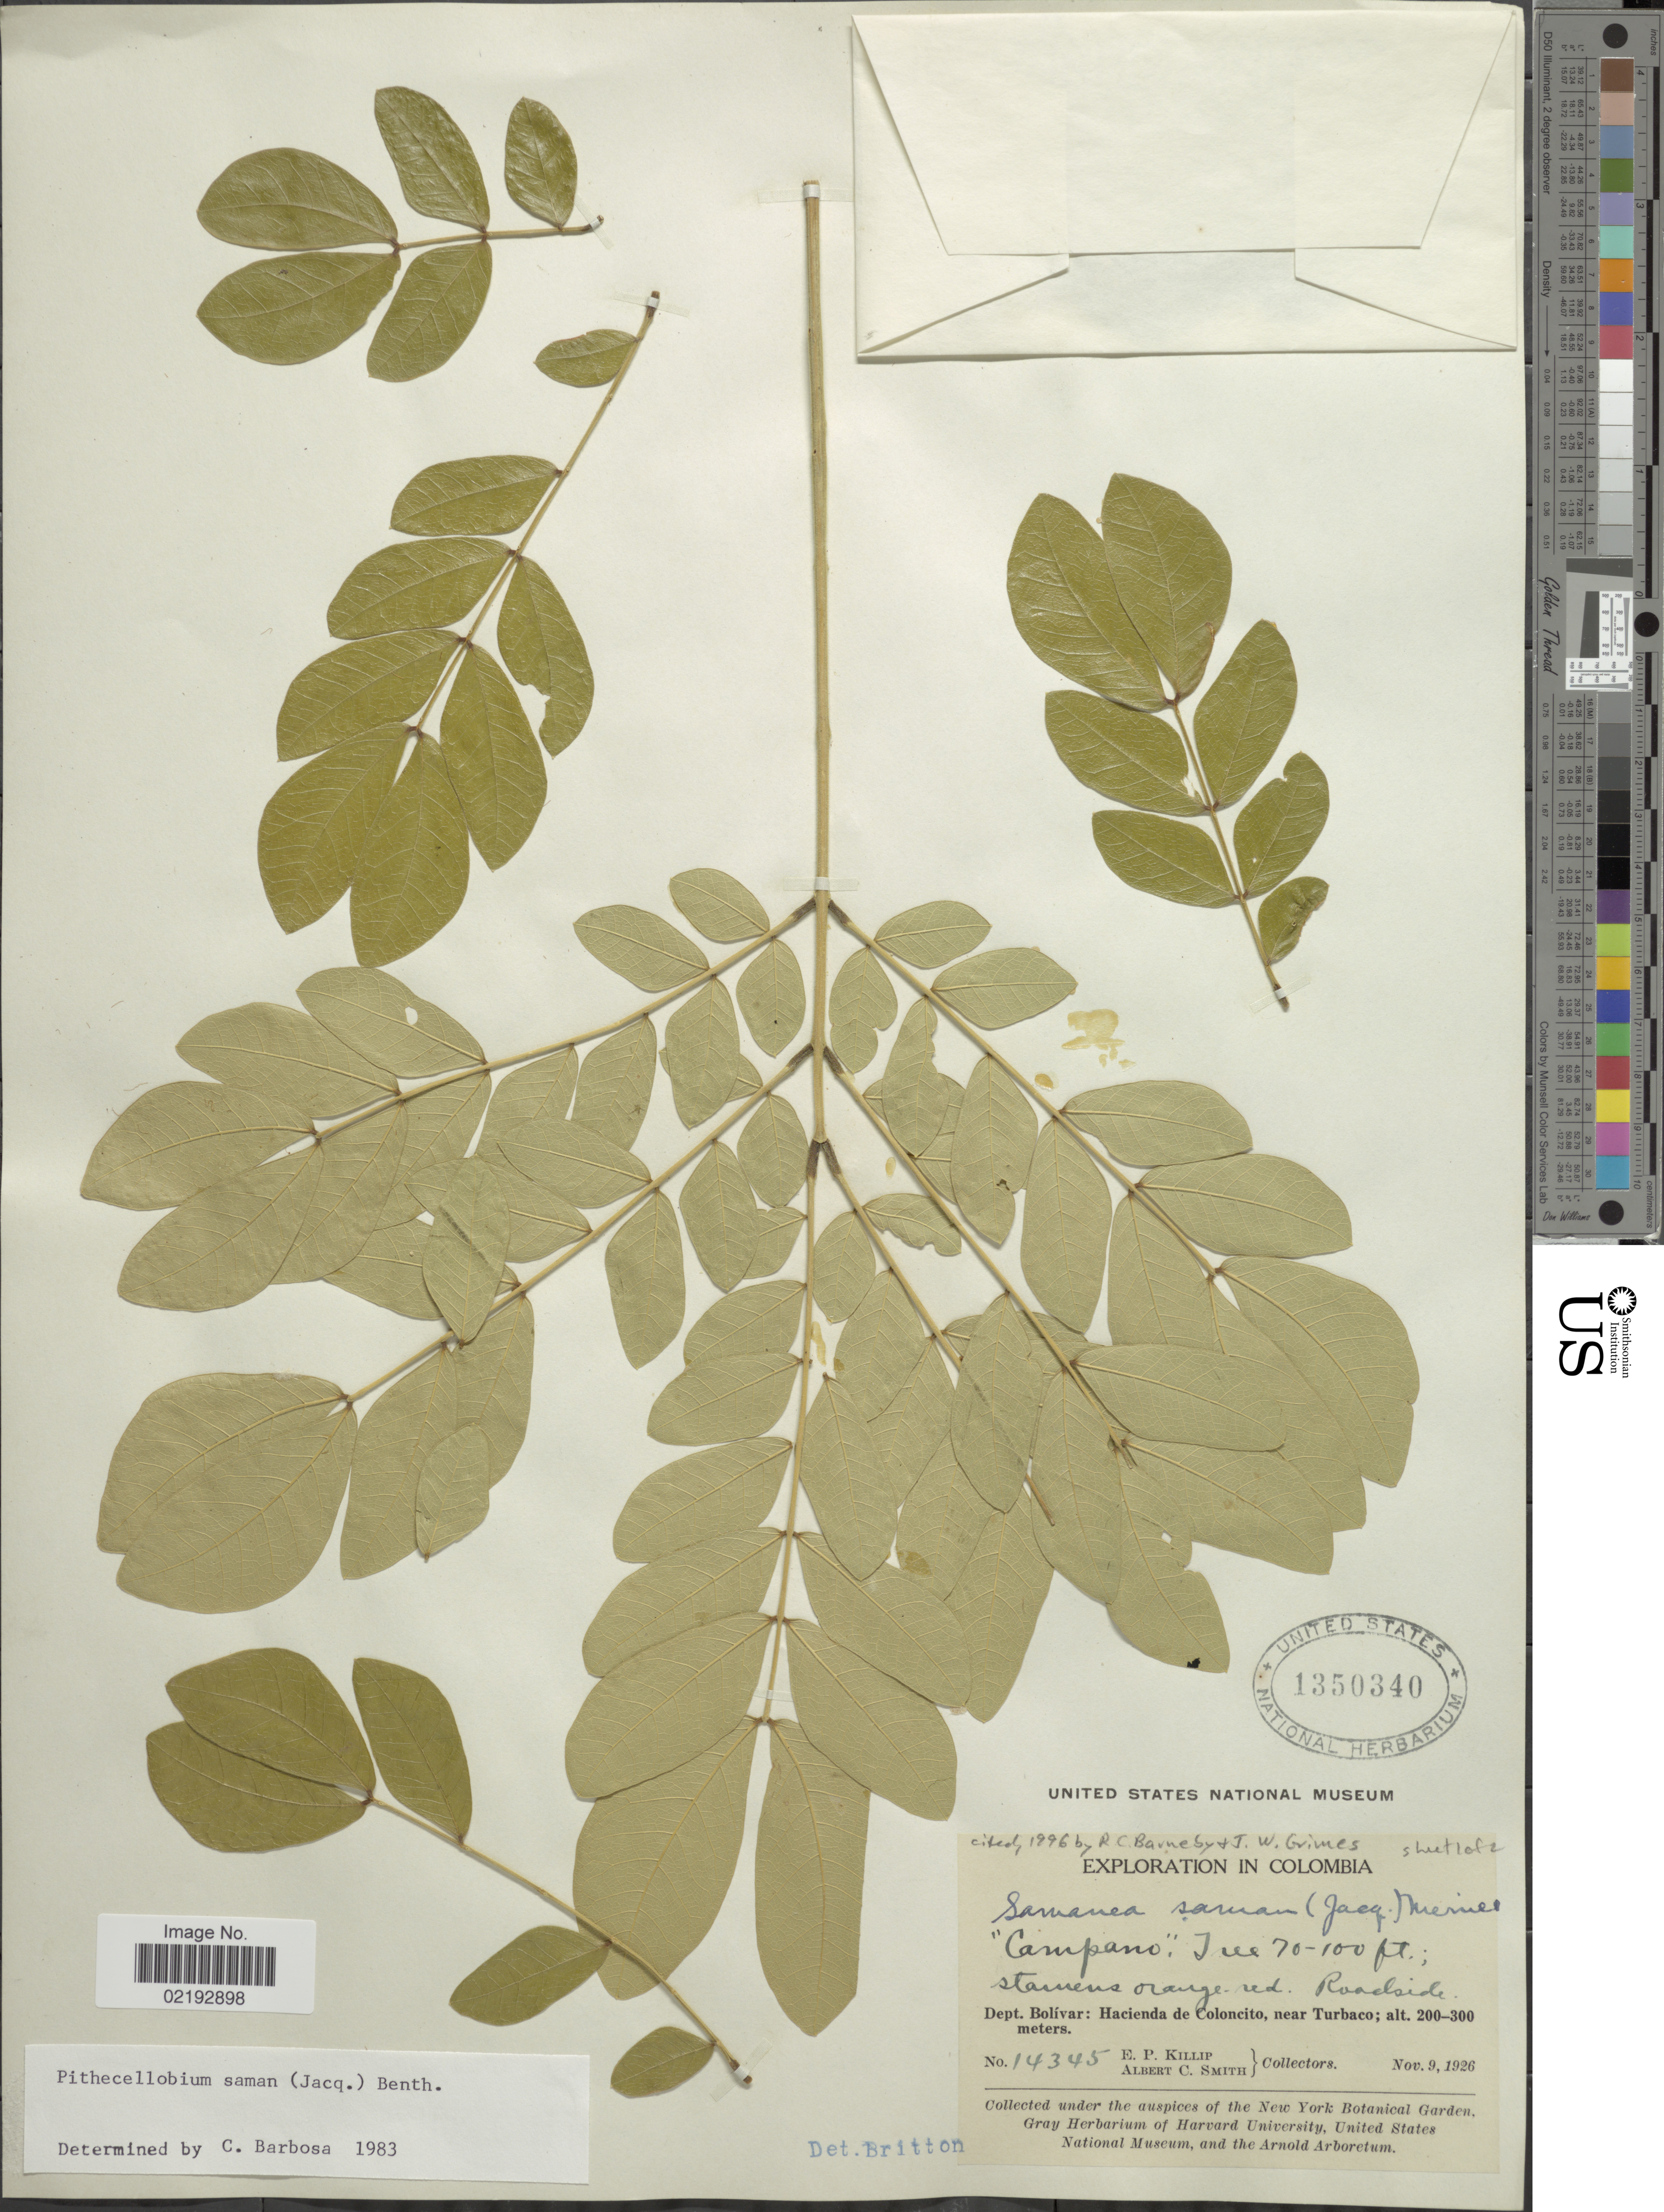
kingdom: Plantae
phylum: Tracheophyta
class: Magnoliopsida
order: Fabales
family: Fabaceae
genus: Samanea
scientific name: Samanea saman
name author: (Jacq.) Merr.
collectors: E. P. Killip & A. C. Smith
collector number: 14345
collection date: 1926-11-09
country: Colombia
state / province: Bolívar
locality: Hacienda de Coloncito, near Turbaco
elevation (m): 200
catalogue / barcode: US 1350340